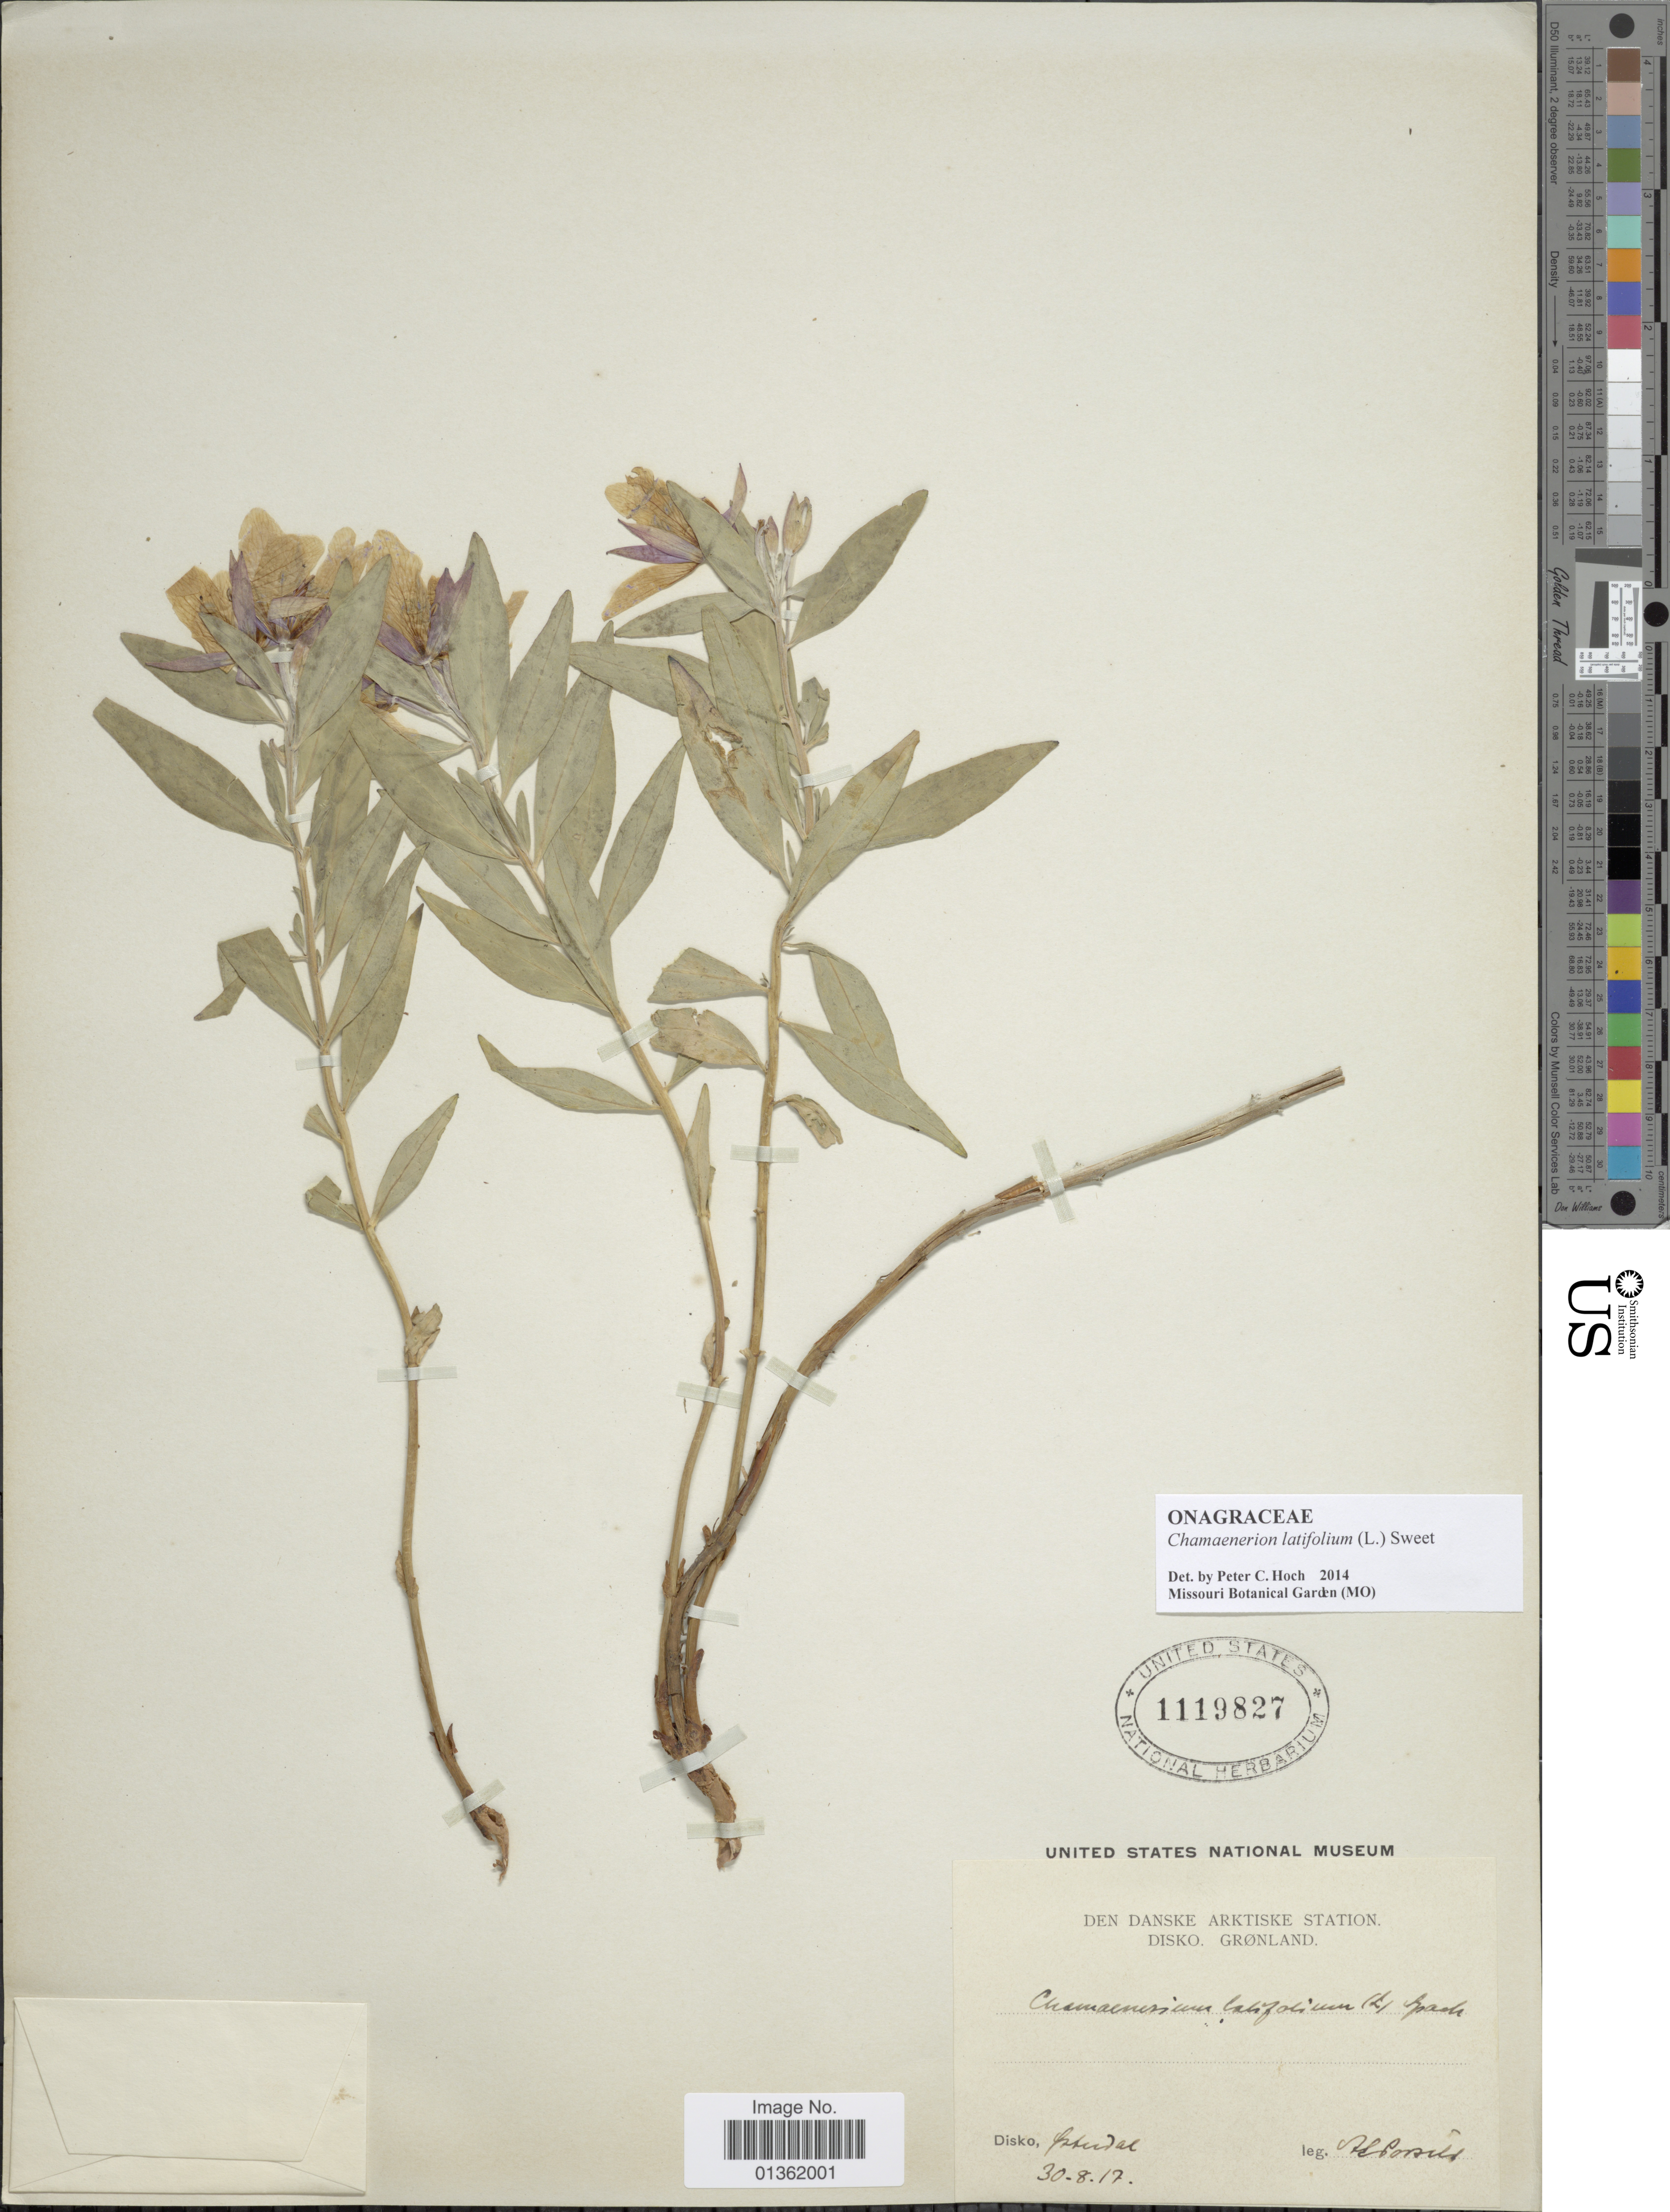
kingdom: Plantae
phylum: Tracheophyta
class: Magnoliopsida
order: Myrtales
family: Onagraceae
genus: Chamaenerion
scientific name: Chamaenerion latifolium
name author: (L.) Th. Fr. & Lange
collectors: A. E. Porsild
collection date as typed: Transcribed d/m/y: 30/8/17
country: Greenland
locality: Den Danske Arktiske Station, Disko. Osterdal.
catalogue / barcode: US 1119827